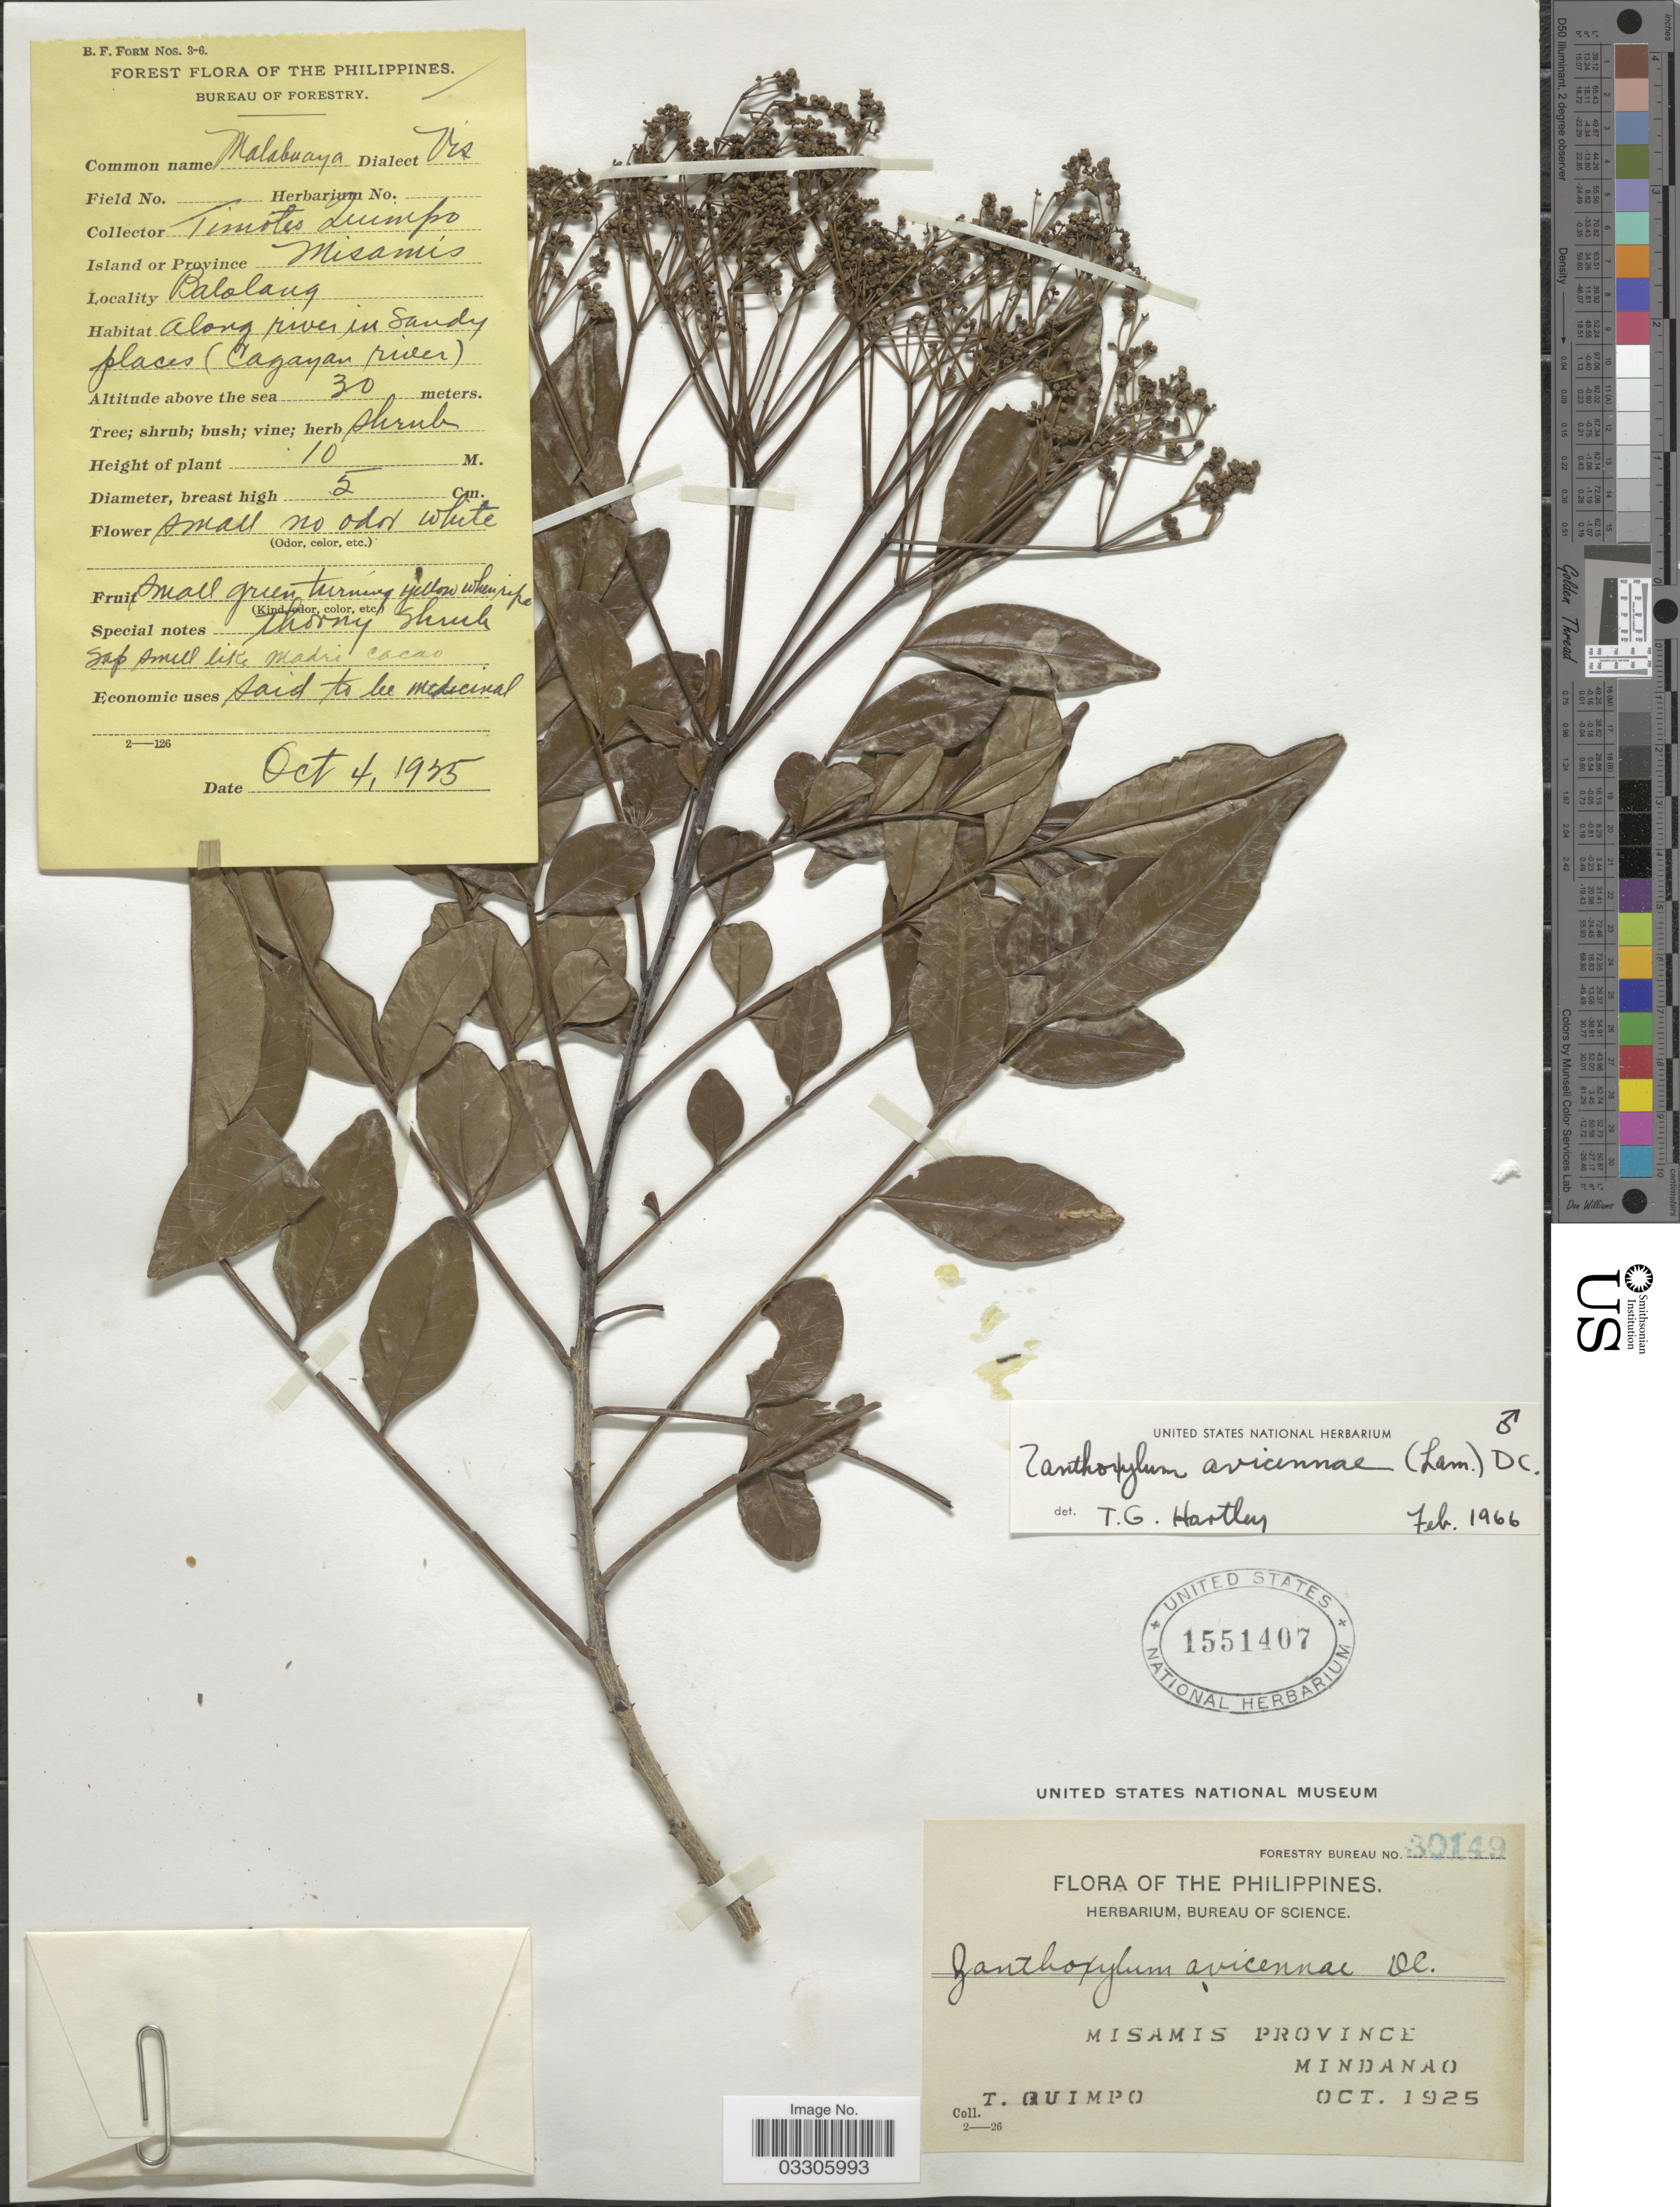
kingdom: Plantae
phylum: Tracheophyta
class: Magnoliopsida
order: Sapindales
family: Rutaceae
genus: Zanthoxylum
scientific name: Zanthoxylum avicennae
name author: (Lam.) DC.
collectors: T. Quimpo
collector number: Forestry Bureau 30149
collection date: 1925-10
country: Philippines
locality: Misamis Province, Mindanao.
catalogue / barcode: US 1551407